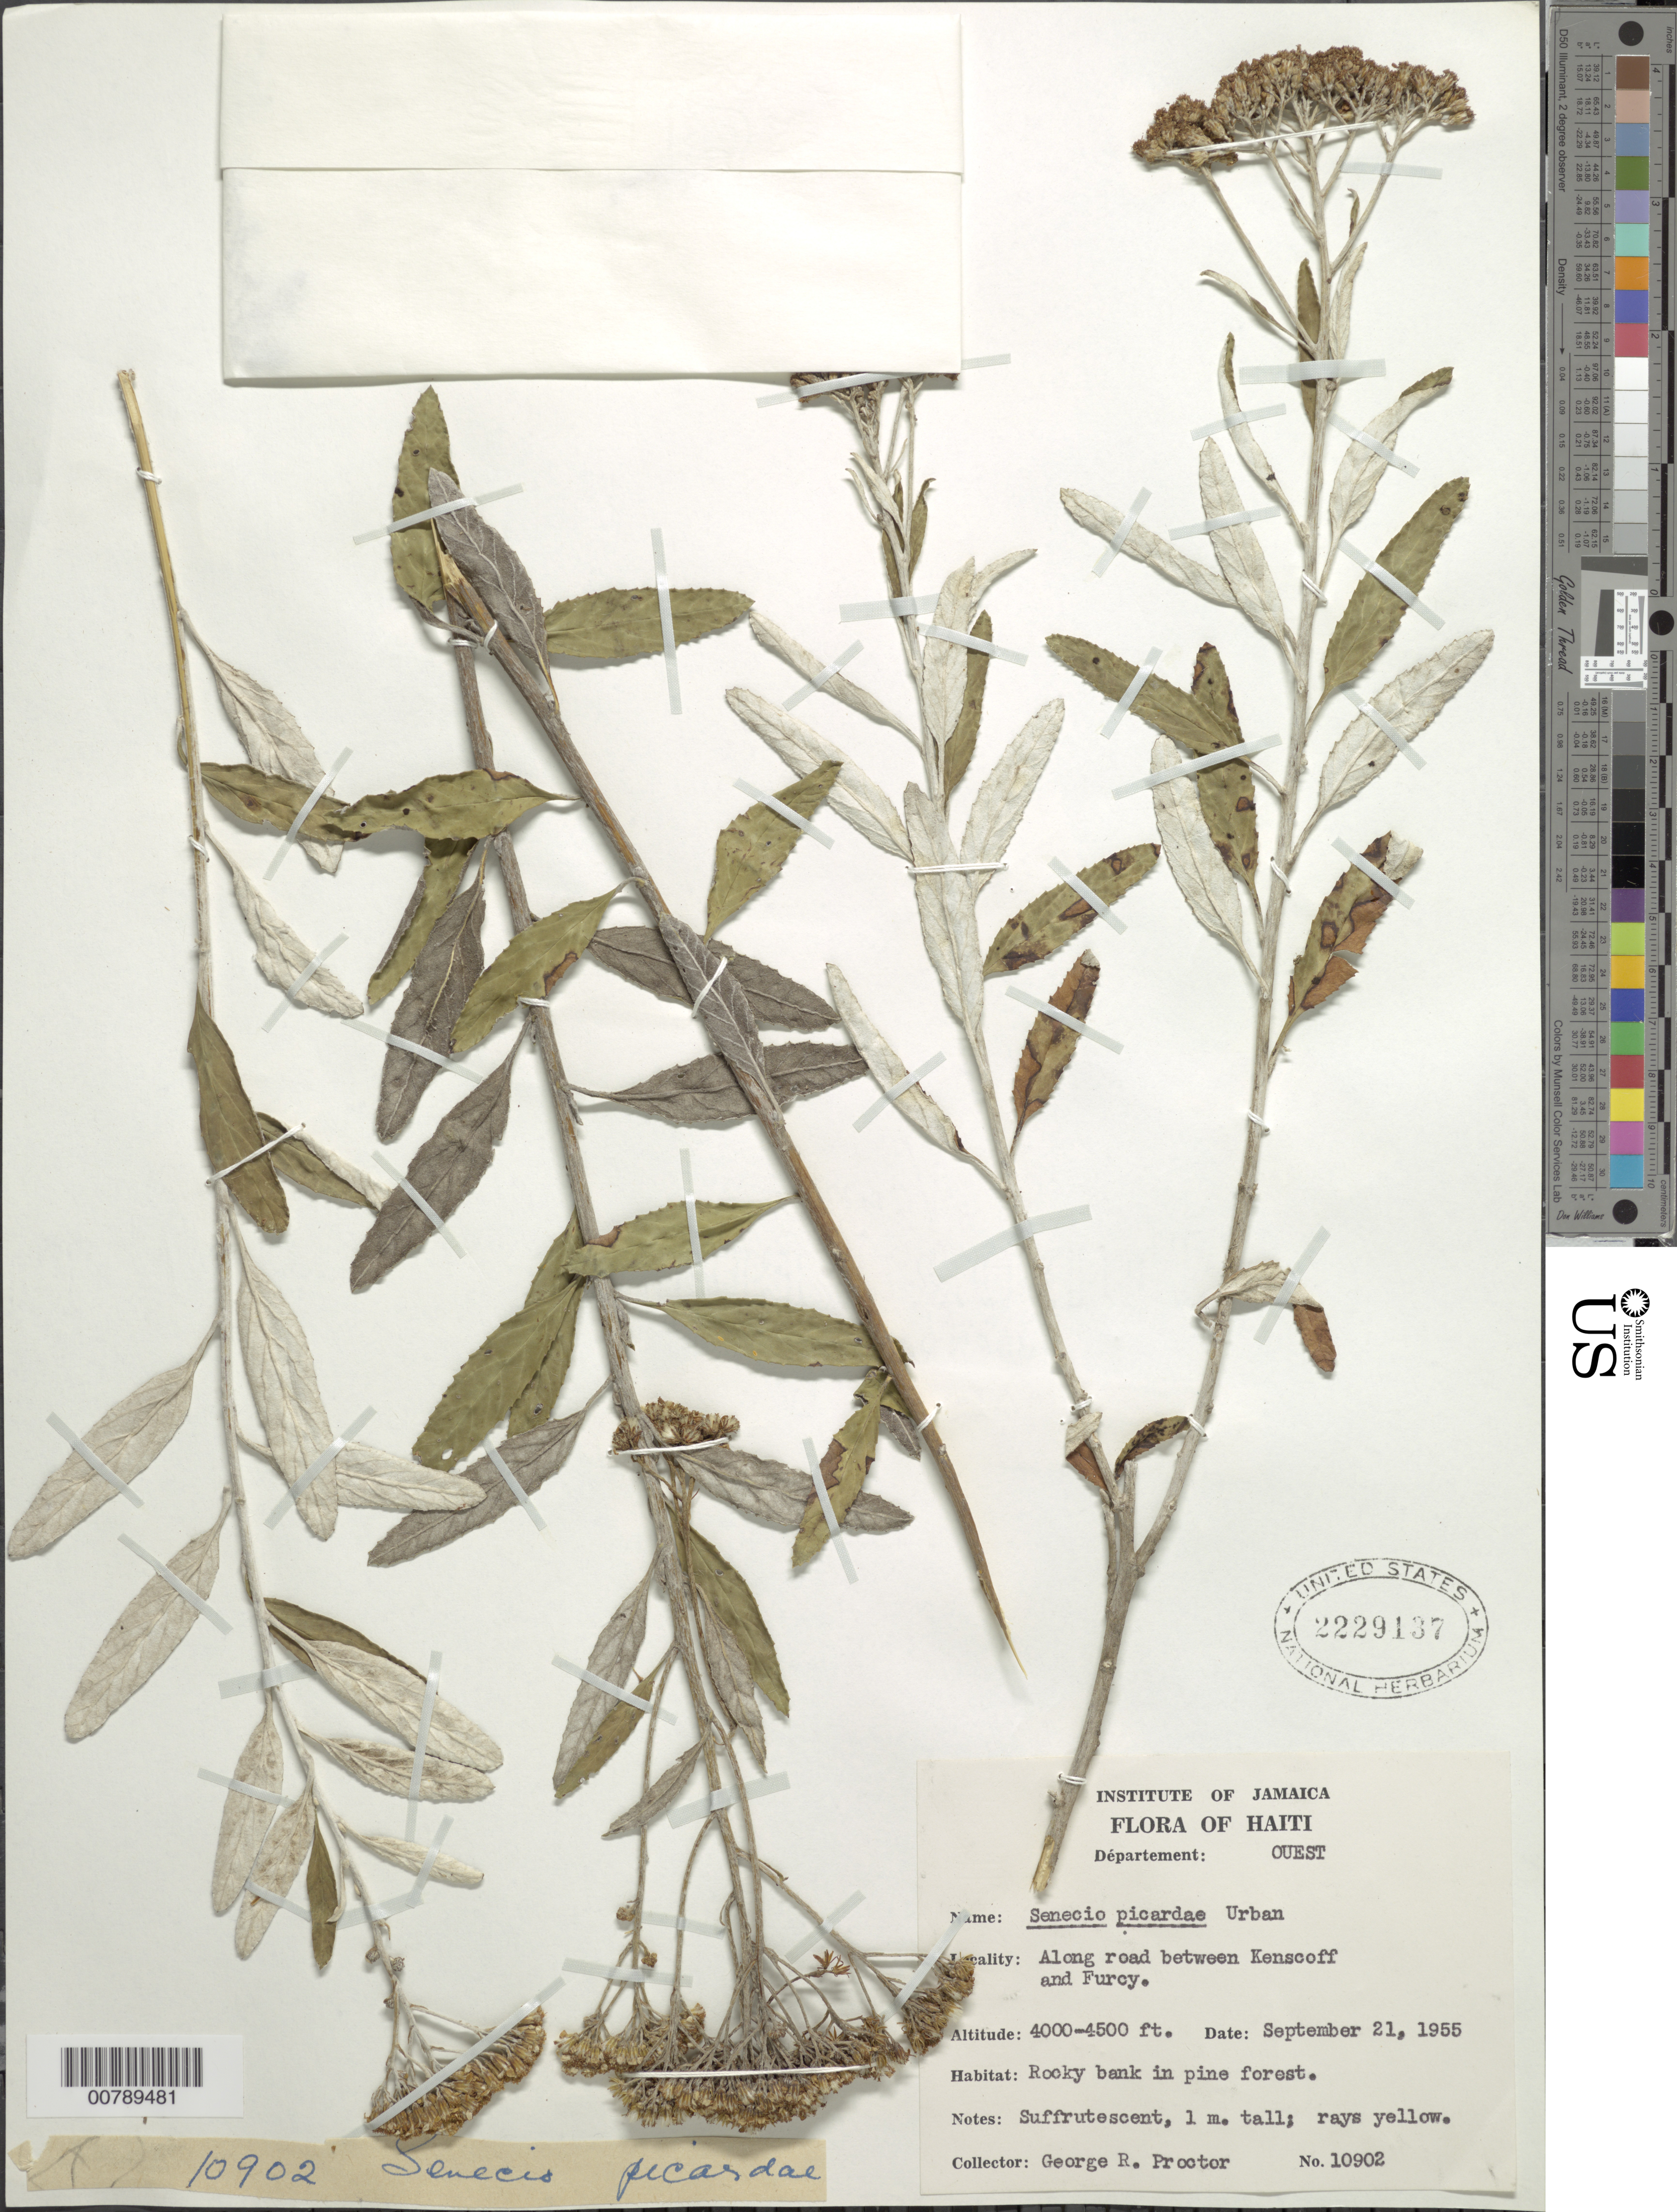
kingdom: Plantae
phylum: Tracheophyta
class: Magnoliopsida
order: Asterales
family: Asteraceae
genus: Senecio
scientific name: Senecio picardae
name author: Krug & Urb.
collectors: G. R. Proctor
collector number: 10902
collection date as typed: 21 Sep 1955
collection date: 1955-09-21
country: Haiti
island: Hispaniola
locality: Dep. Ouest. Along road between Kenscoff and Furcy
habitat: Rocky bank in pine forest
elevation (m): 1219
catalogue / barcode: US 2229137